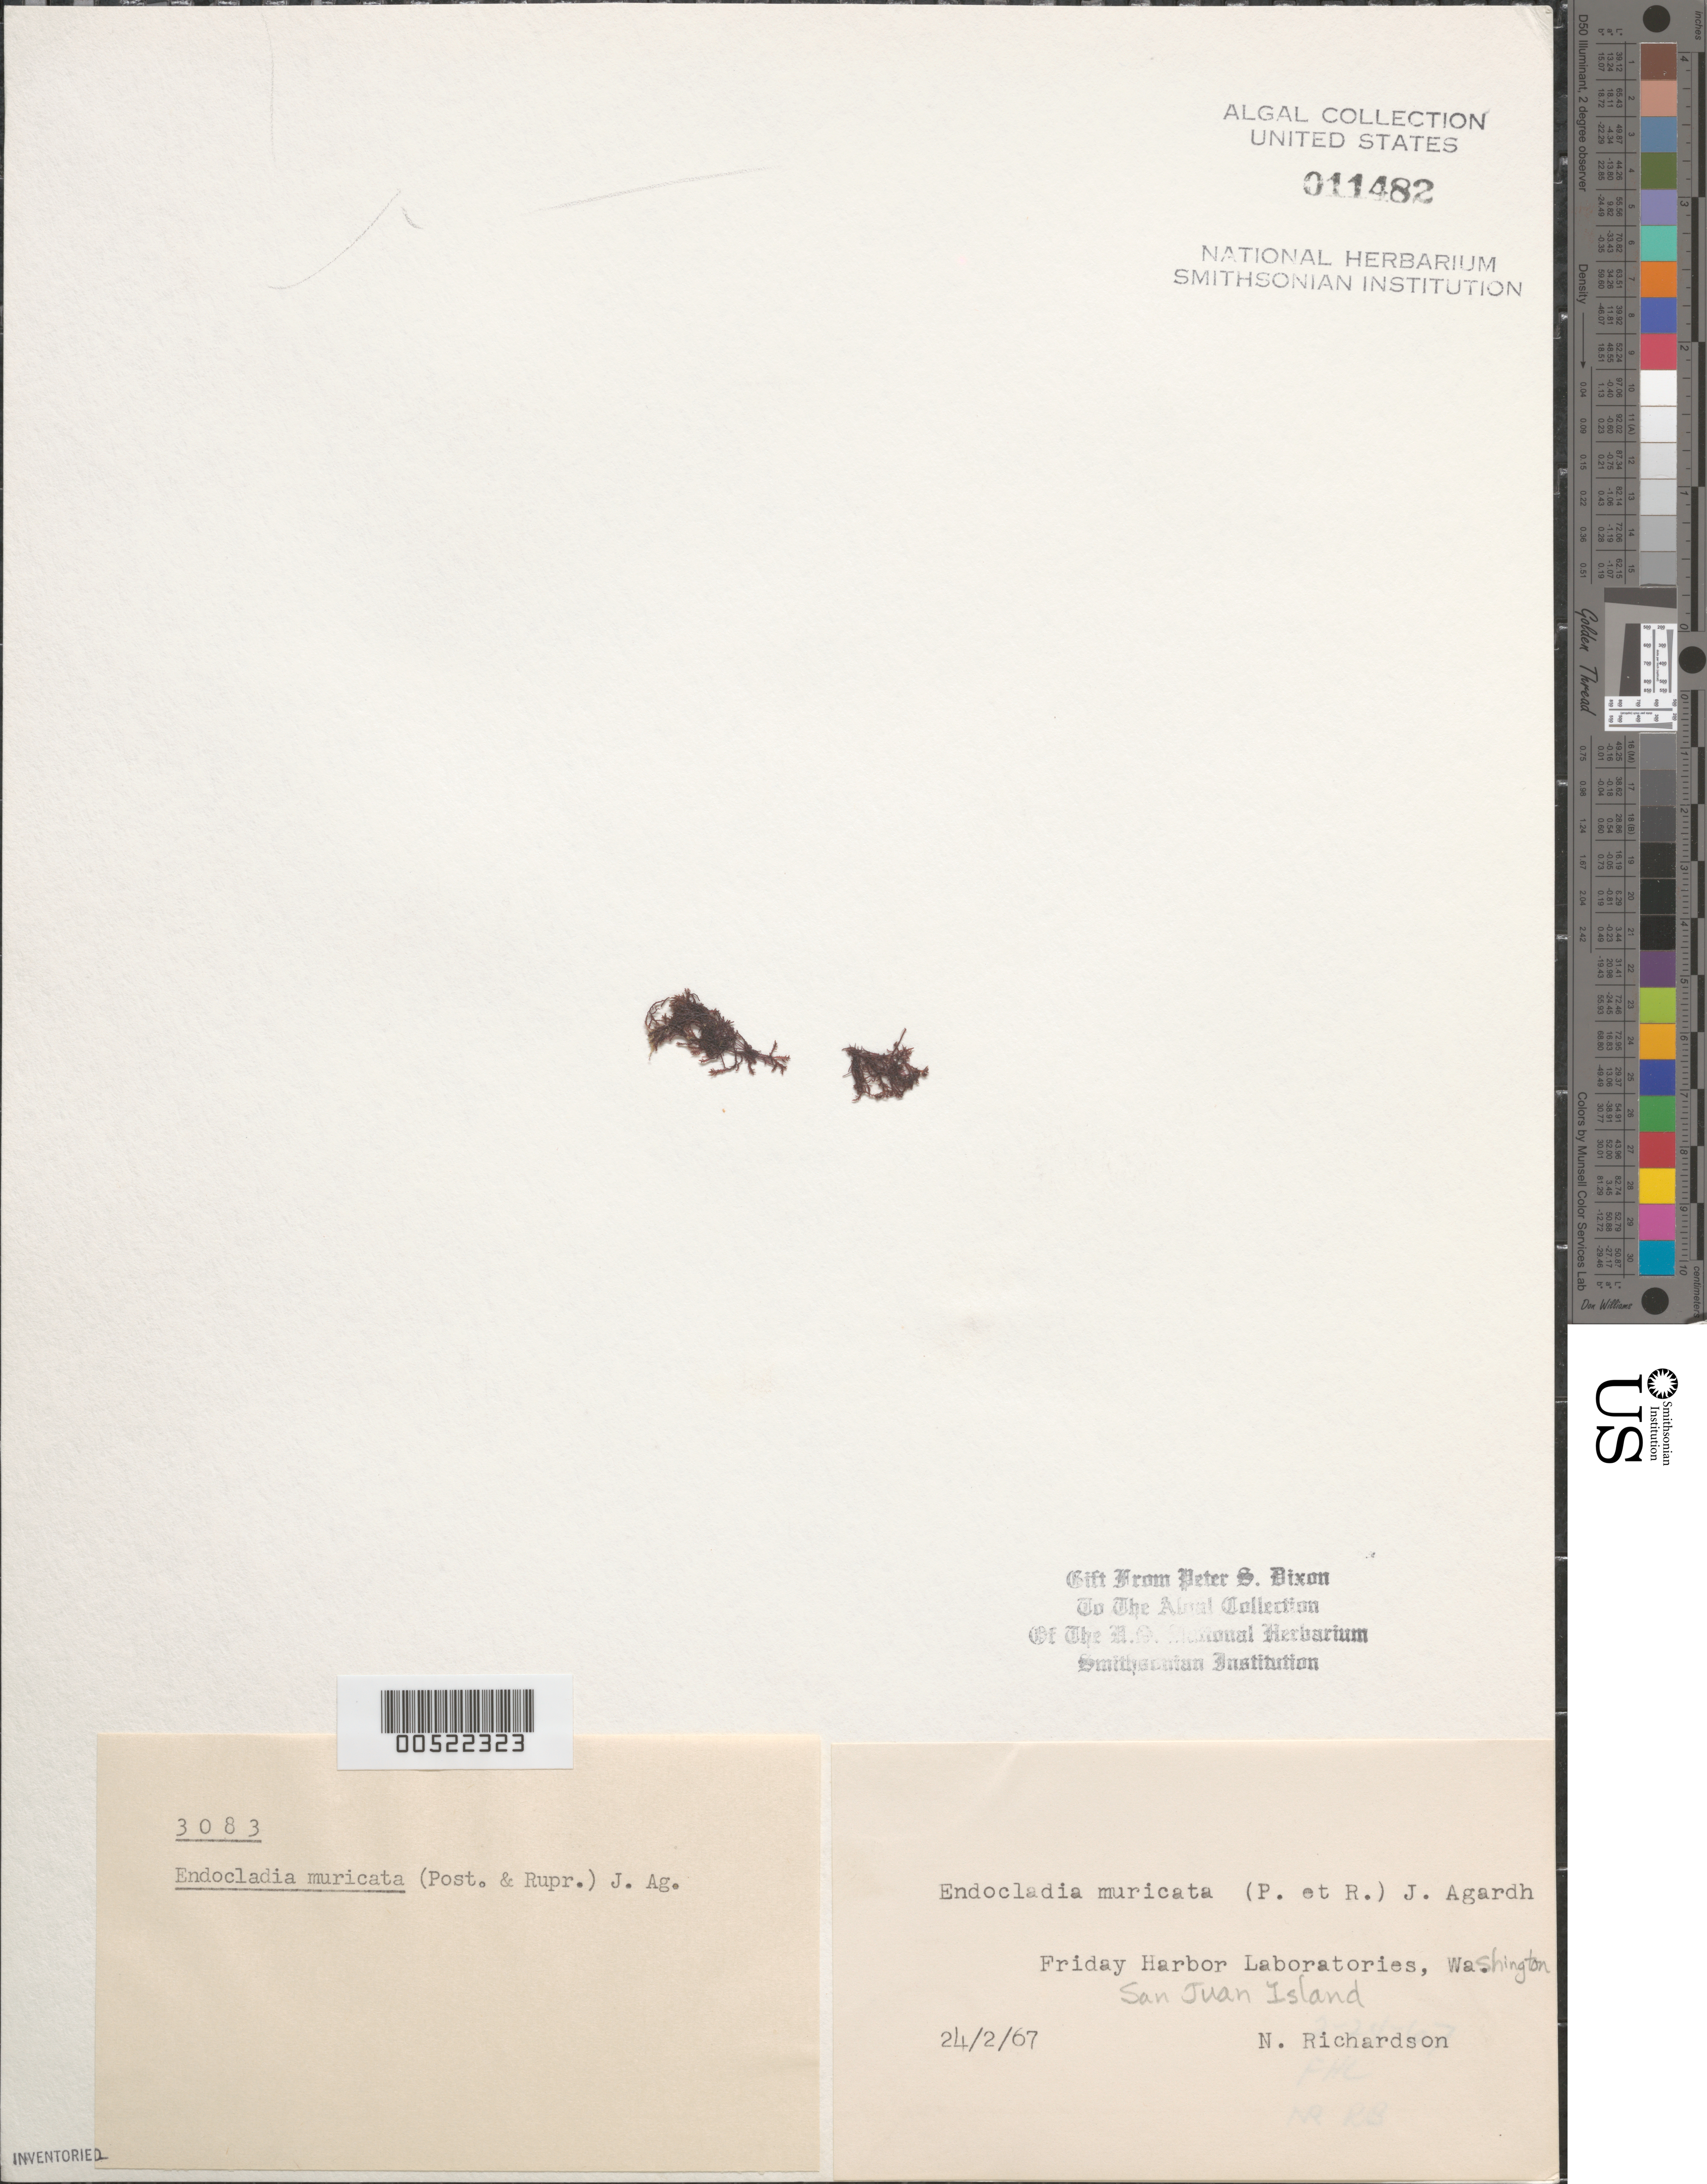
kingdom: Plantae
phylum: Rhodophyta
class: Florideophyceae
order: Gigartinales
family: Endocladiaceae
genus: Endocladia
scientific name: Endocladia muricata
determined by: Dixon, P. S.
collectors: N. Richardson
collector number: PSD 3083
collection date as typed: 24 Feb 1967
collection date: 1967-02-24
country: United States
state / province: Washington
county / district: San Juan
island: San Juan Island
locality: Friday Harbor Laboratories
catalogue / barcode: US 11482